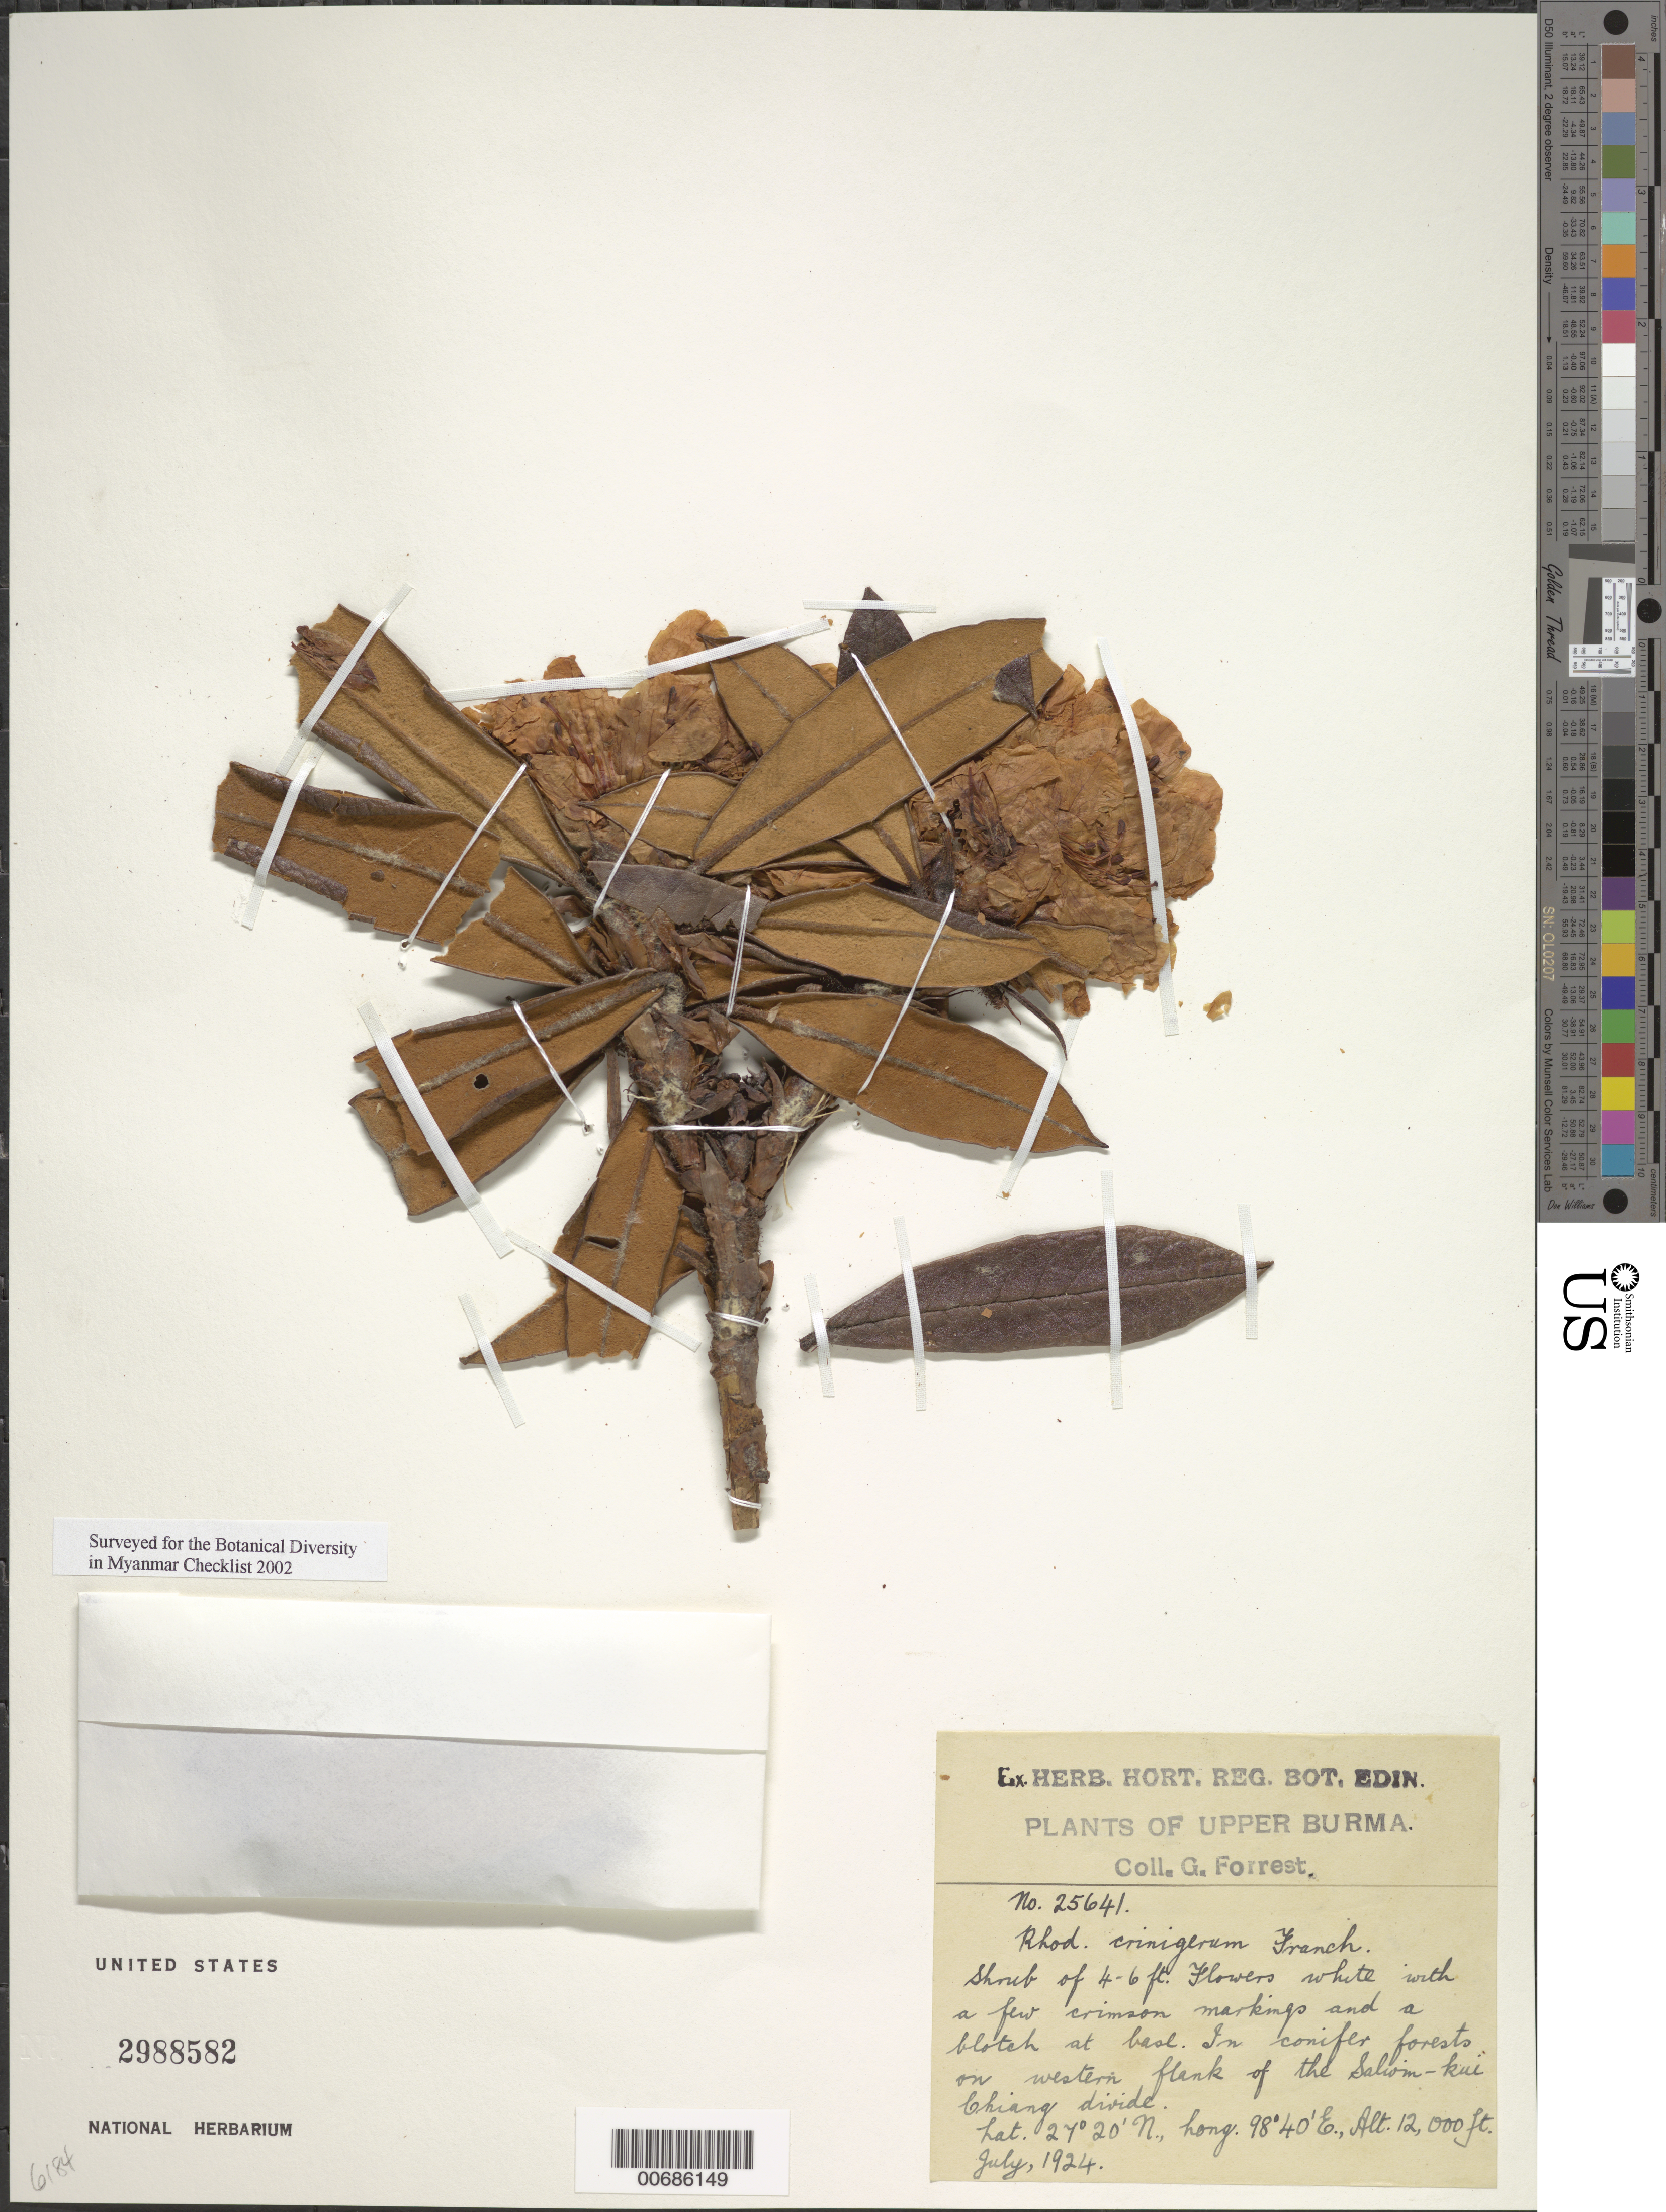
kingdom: Plantae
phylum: Tracheophyta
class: Magnoliopsida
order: Ericales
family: Ericaceae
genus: Rhododendron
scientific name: Rhododendron crinigerum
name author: Franch.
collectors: G. Forrest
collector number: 25641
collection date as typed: Jul 1924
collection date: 1924-07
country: Myanmar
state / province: Kachin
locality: Salwin-Kui Chiang Divide, W flank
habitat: Conifer forest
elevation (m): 3658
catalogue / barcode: US 2988582